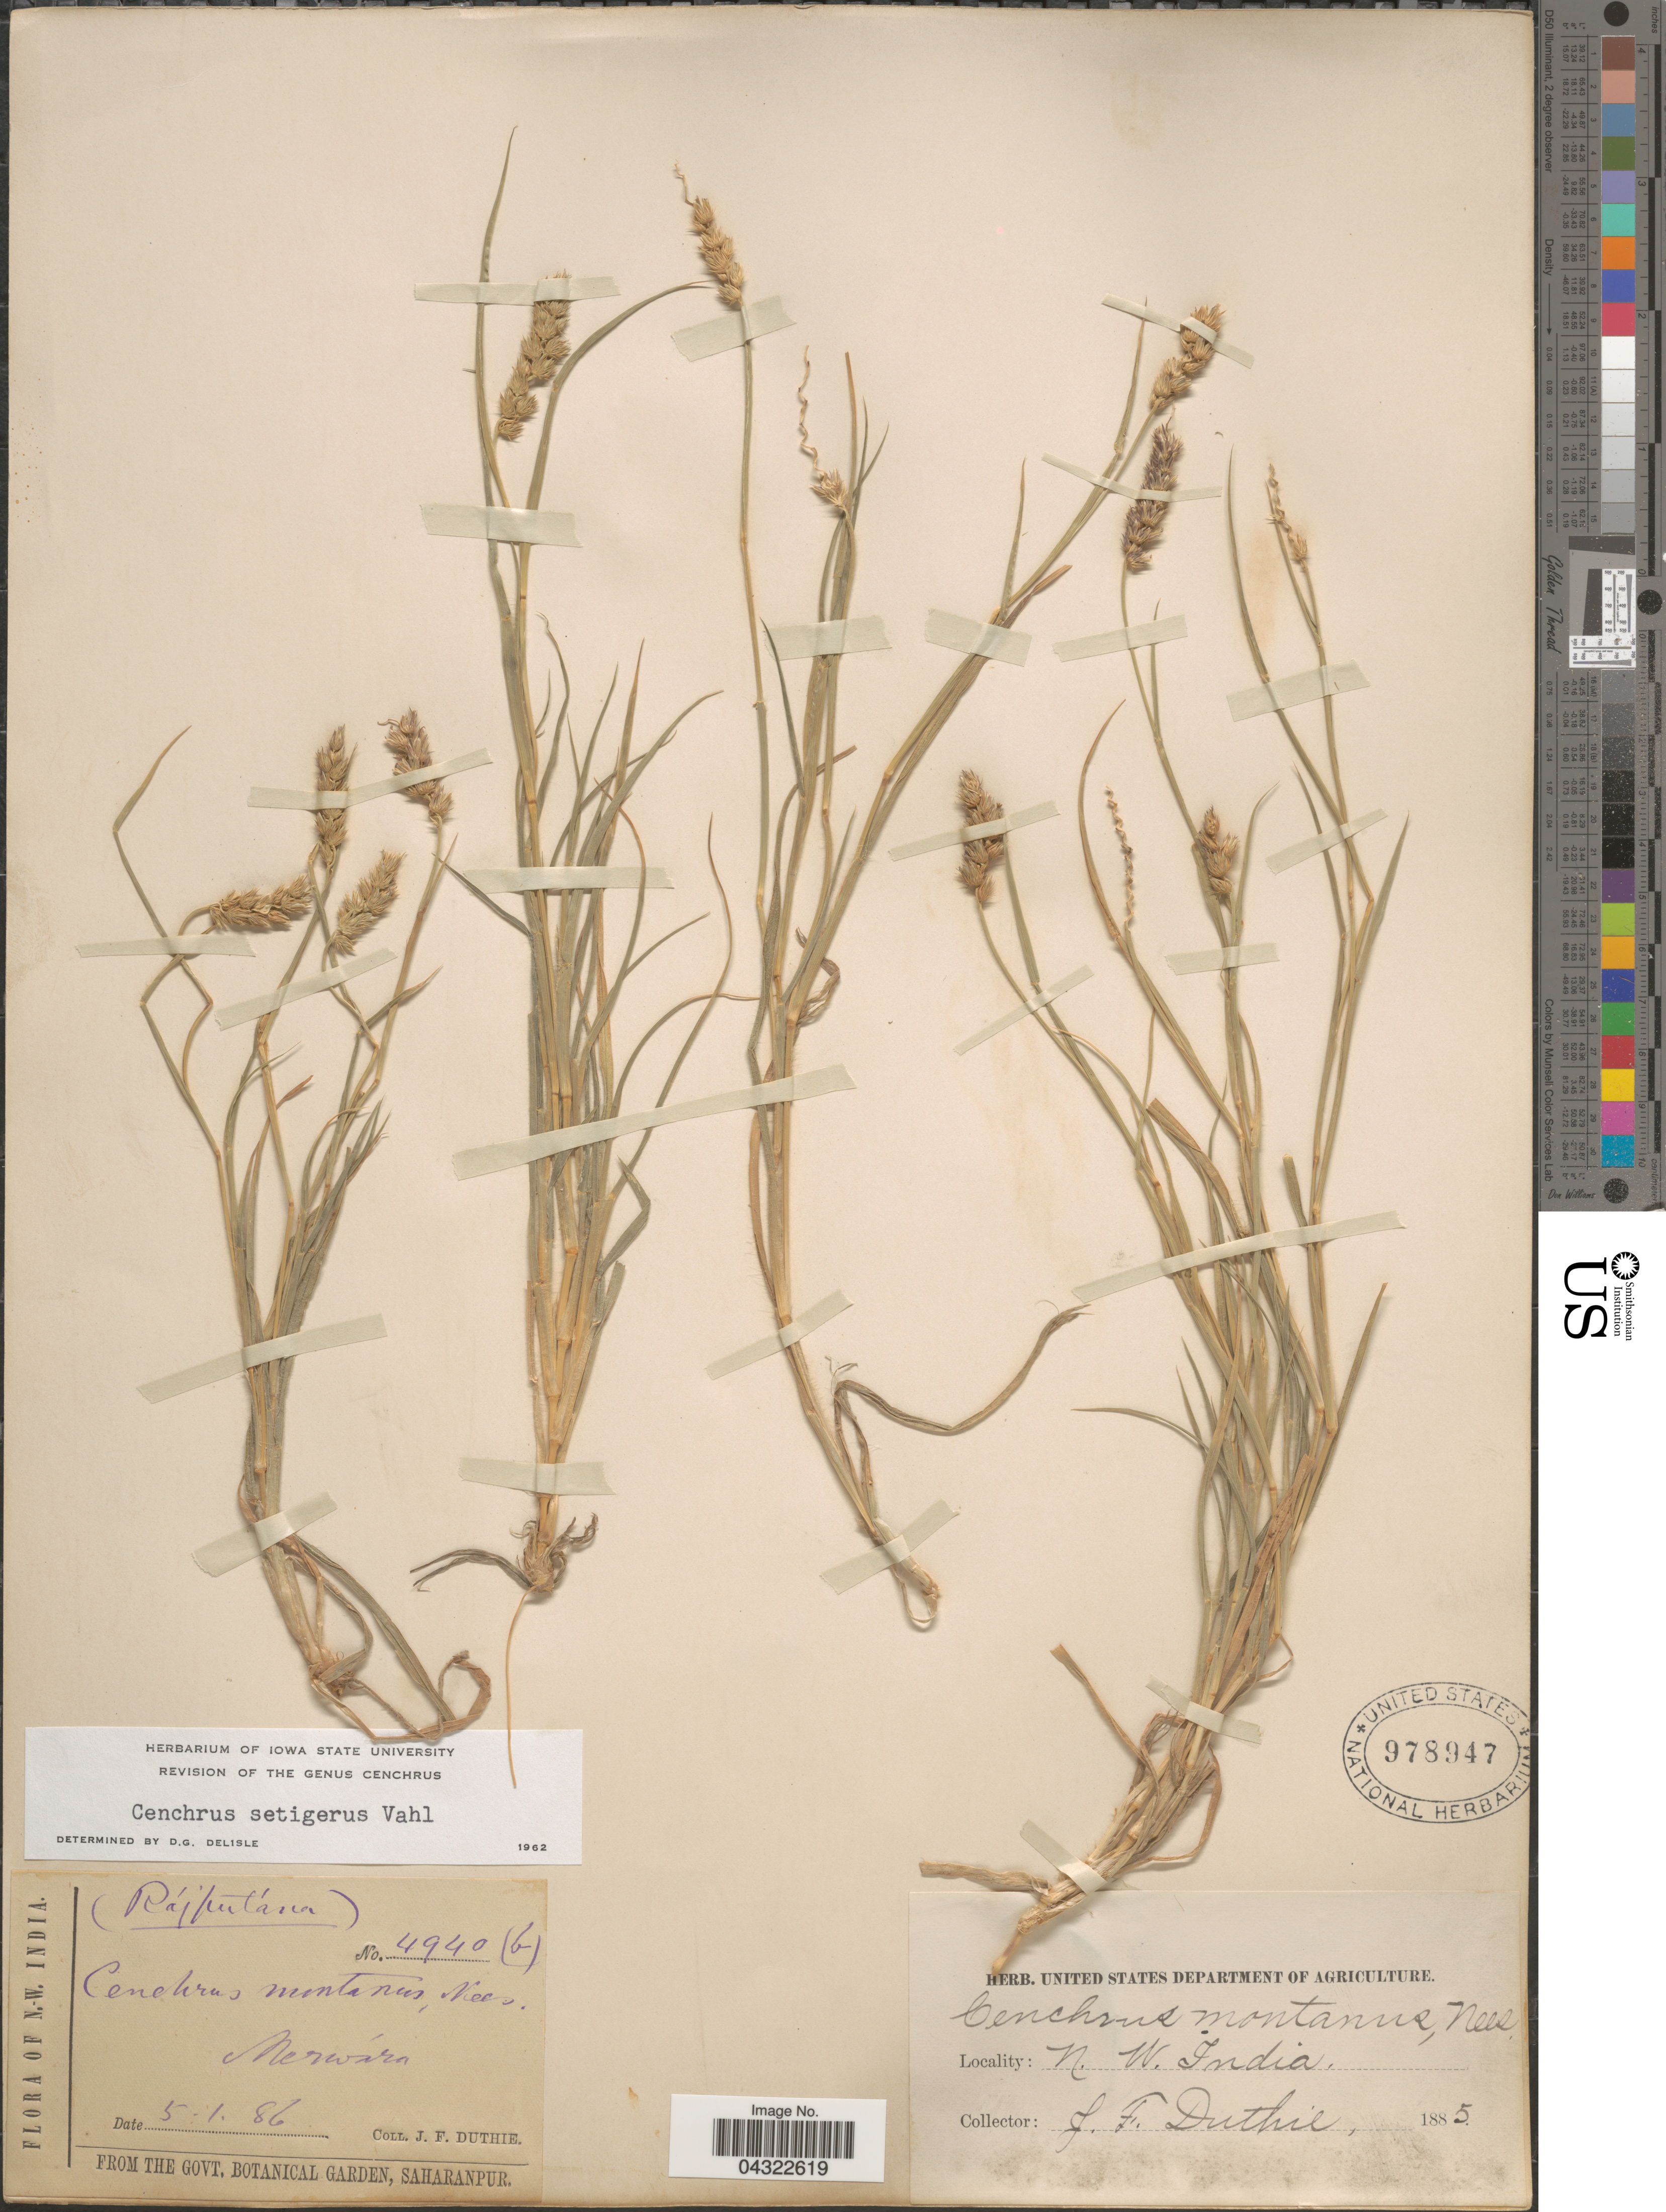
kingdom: Plantae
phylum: Tracheophyta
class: Liliopsida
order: Poales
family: Poaceae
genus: Cenchrus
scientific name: Cenchrus setiger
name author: Vahl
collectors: J. F. Duthie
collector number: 4940 (b)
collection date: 1886-01-05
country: India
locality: N.W. India. Merwára.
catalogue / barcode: US 978947